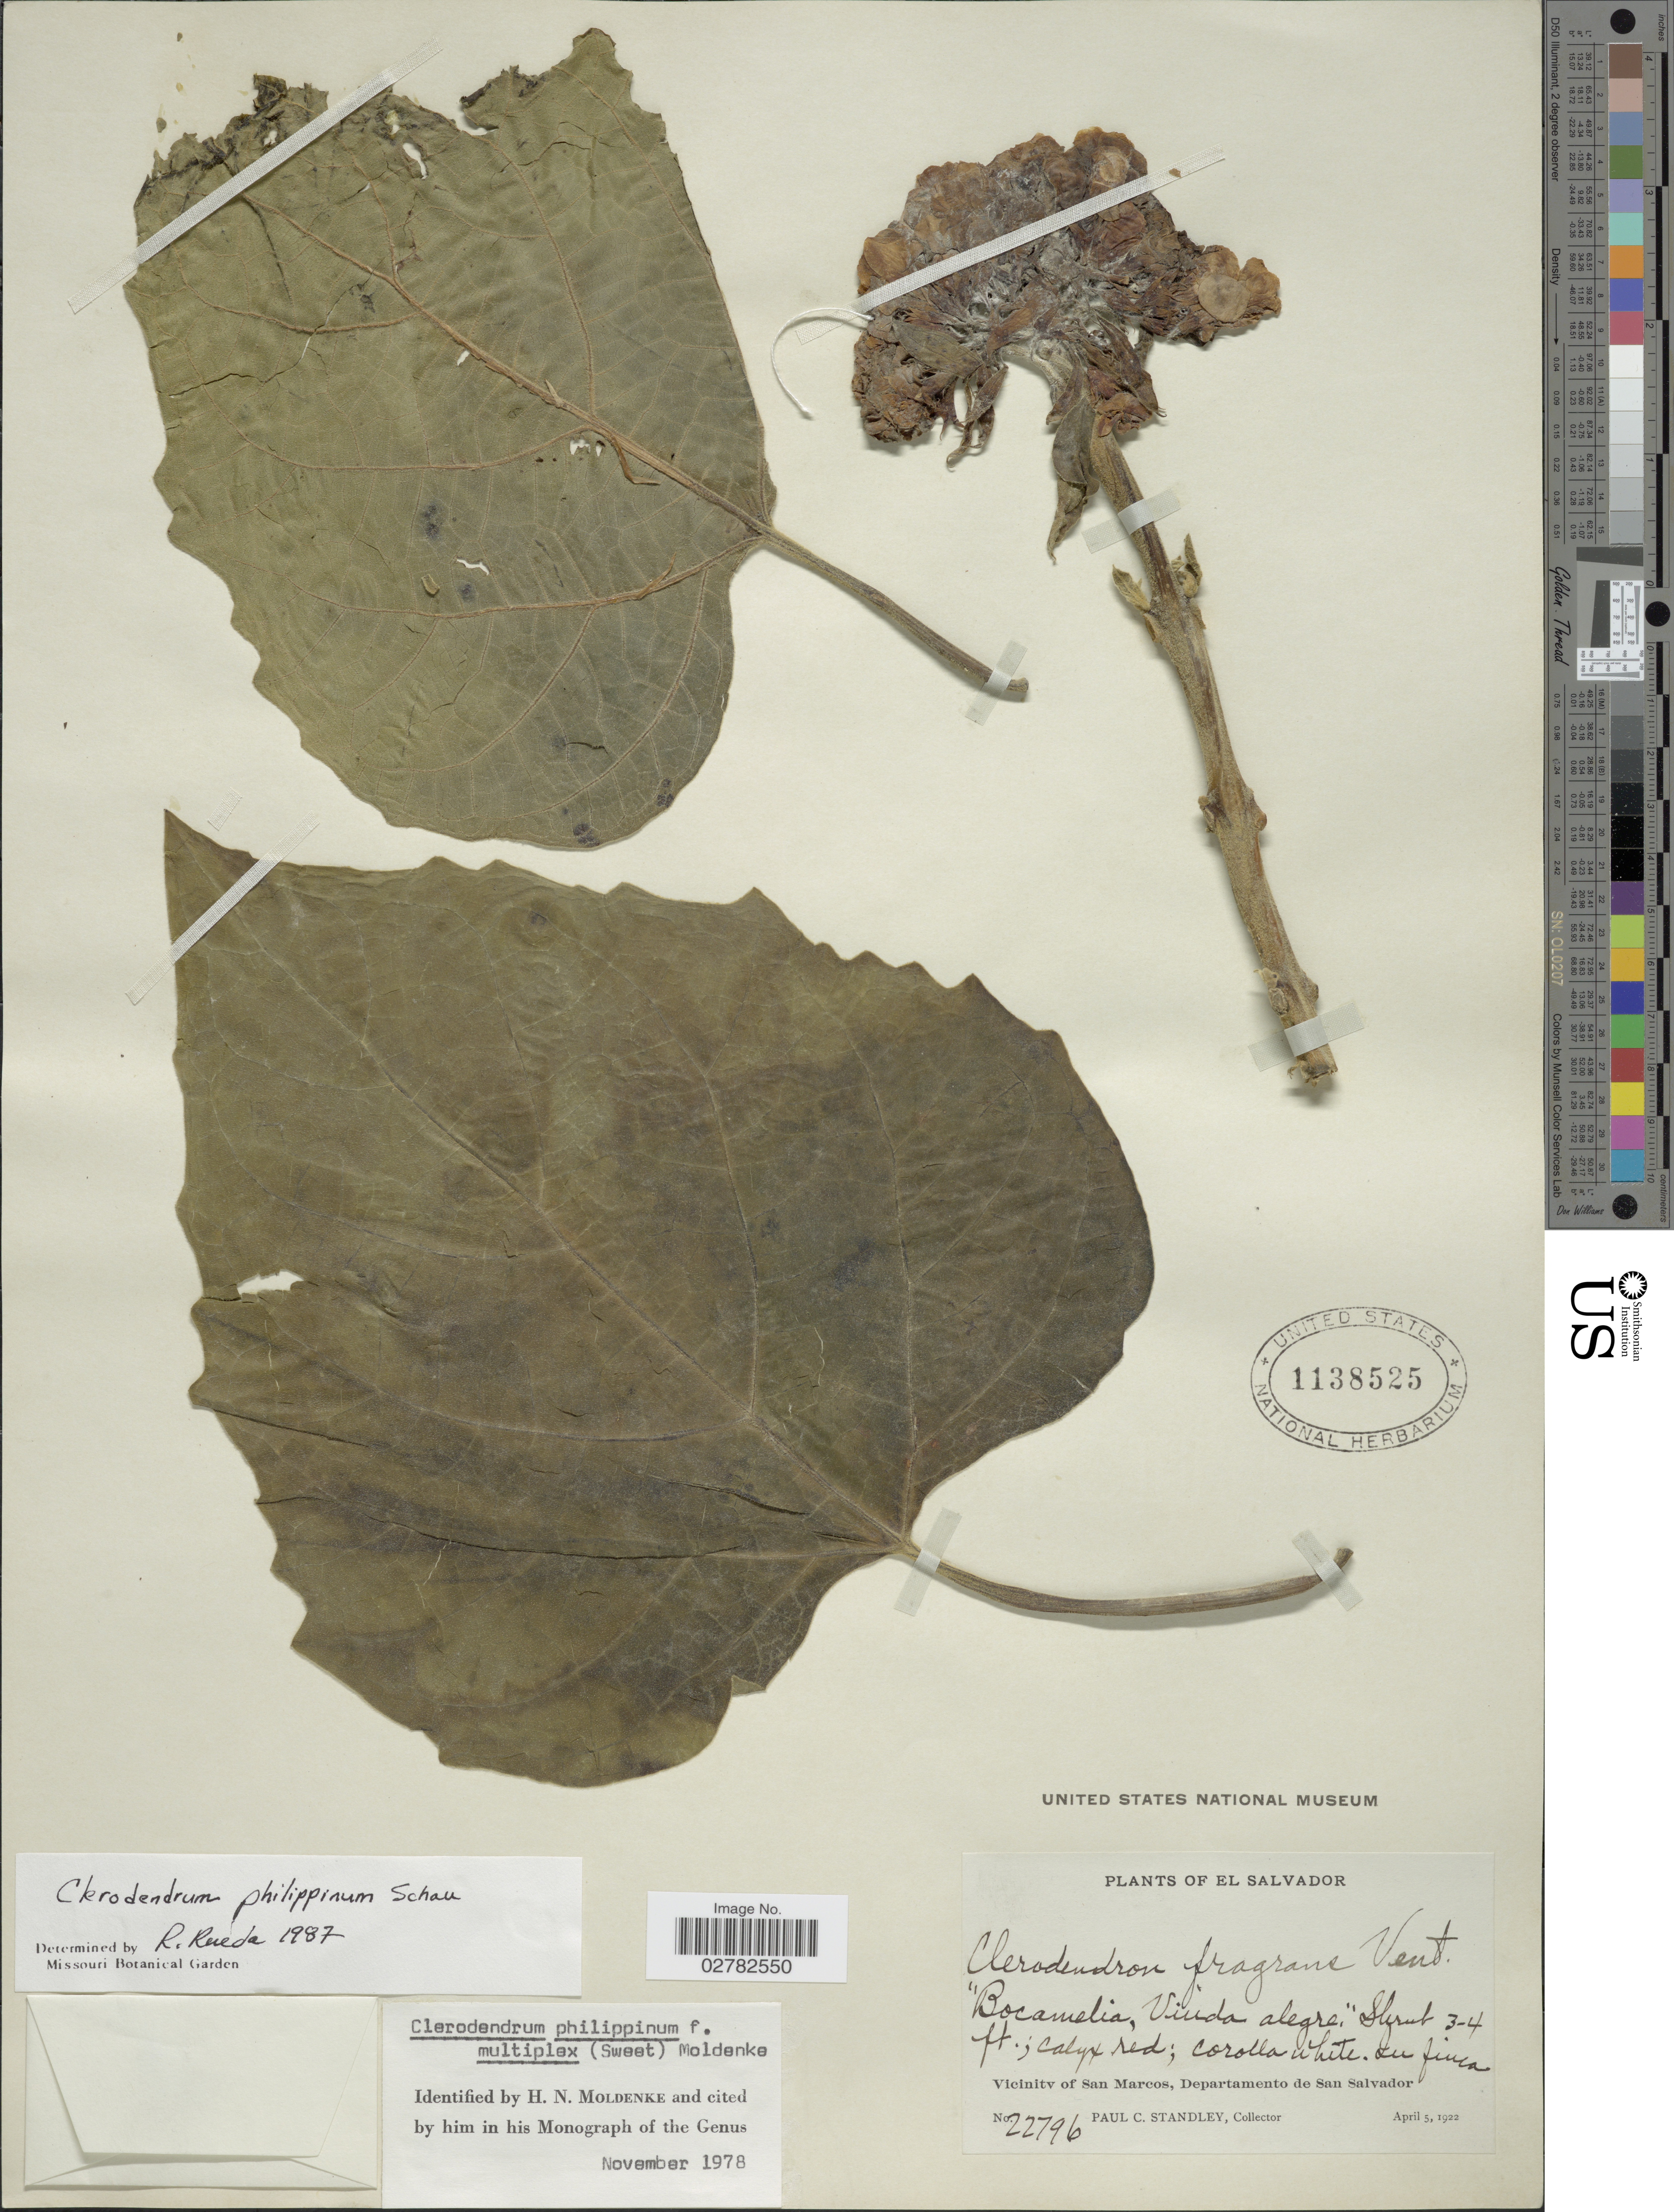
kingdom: Plantae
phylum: Tracheophyta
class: Magnoliopsida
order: Lamiales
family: Lamiaceae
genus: Clerodendrum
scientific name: Clerodendrum philippinum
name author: Schauer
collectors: P. C. Standley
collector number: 22796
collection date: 1922-04-05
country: El Salvador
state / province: San Salvador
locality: Vicinity of San Marcos, Departamento de San Salvador.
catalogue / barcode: US 1138525